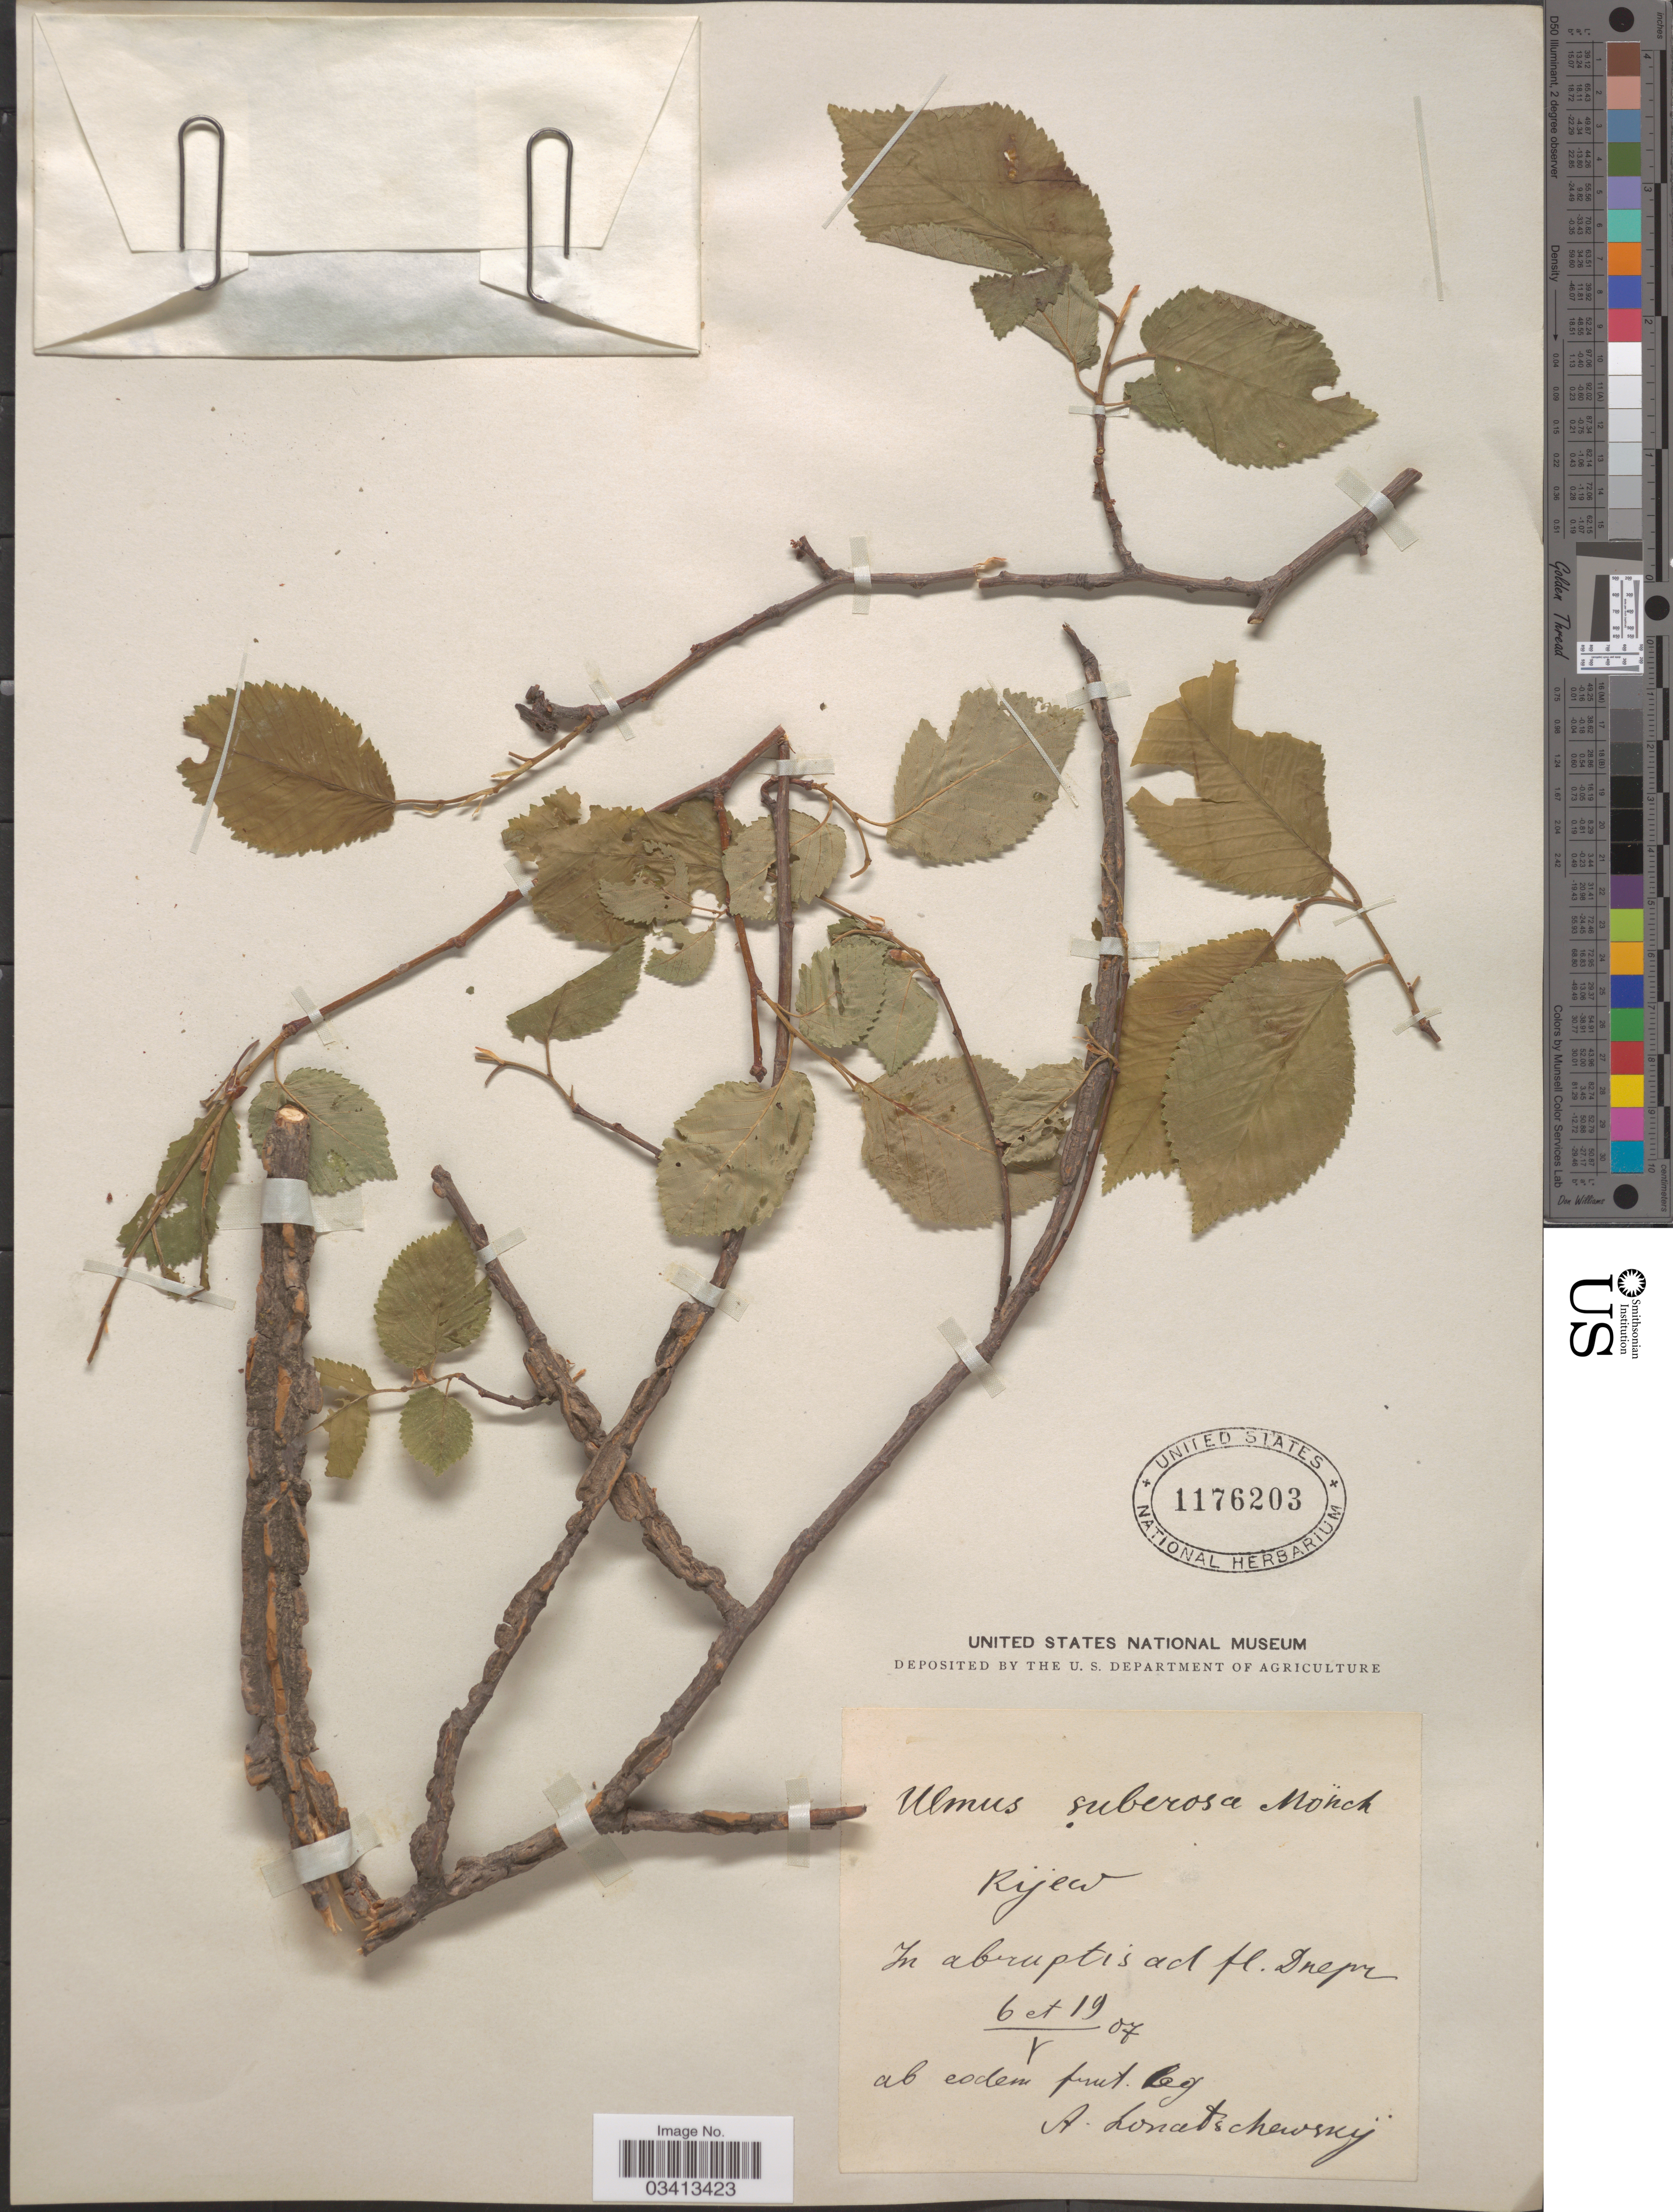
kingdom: Plantae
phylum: Tracheophyta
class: Magnoliopsida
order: Rosales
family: Ulmaceae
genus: Ulmus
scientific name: Ulmus suberosa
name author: Moench.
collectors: A. Lonatschewskij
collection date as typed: Transcribed d/m/y: 6/5/7 to 19/5/7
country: Ukraine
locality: Kijew. In abruptis ad fl. Dnepr.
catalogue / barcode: US 1176203